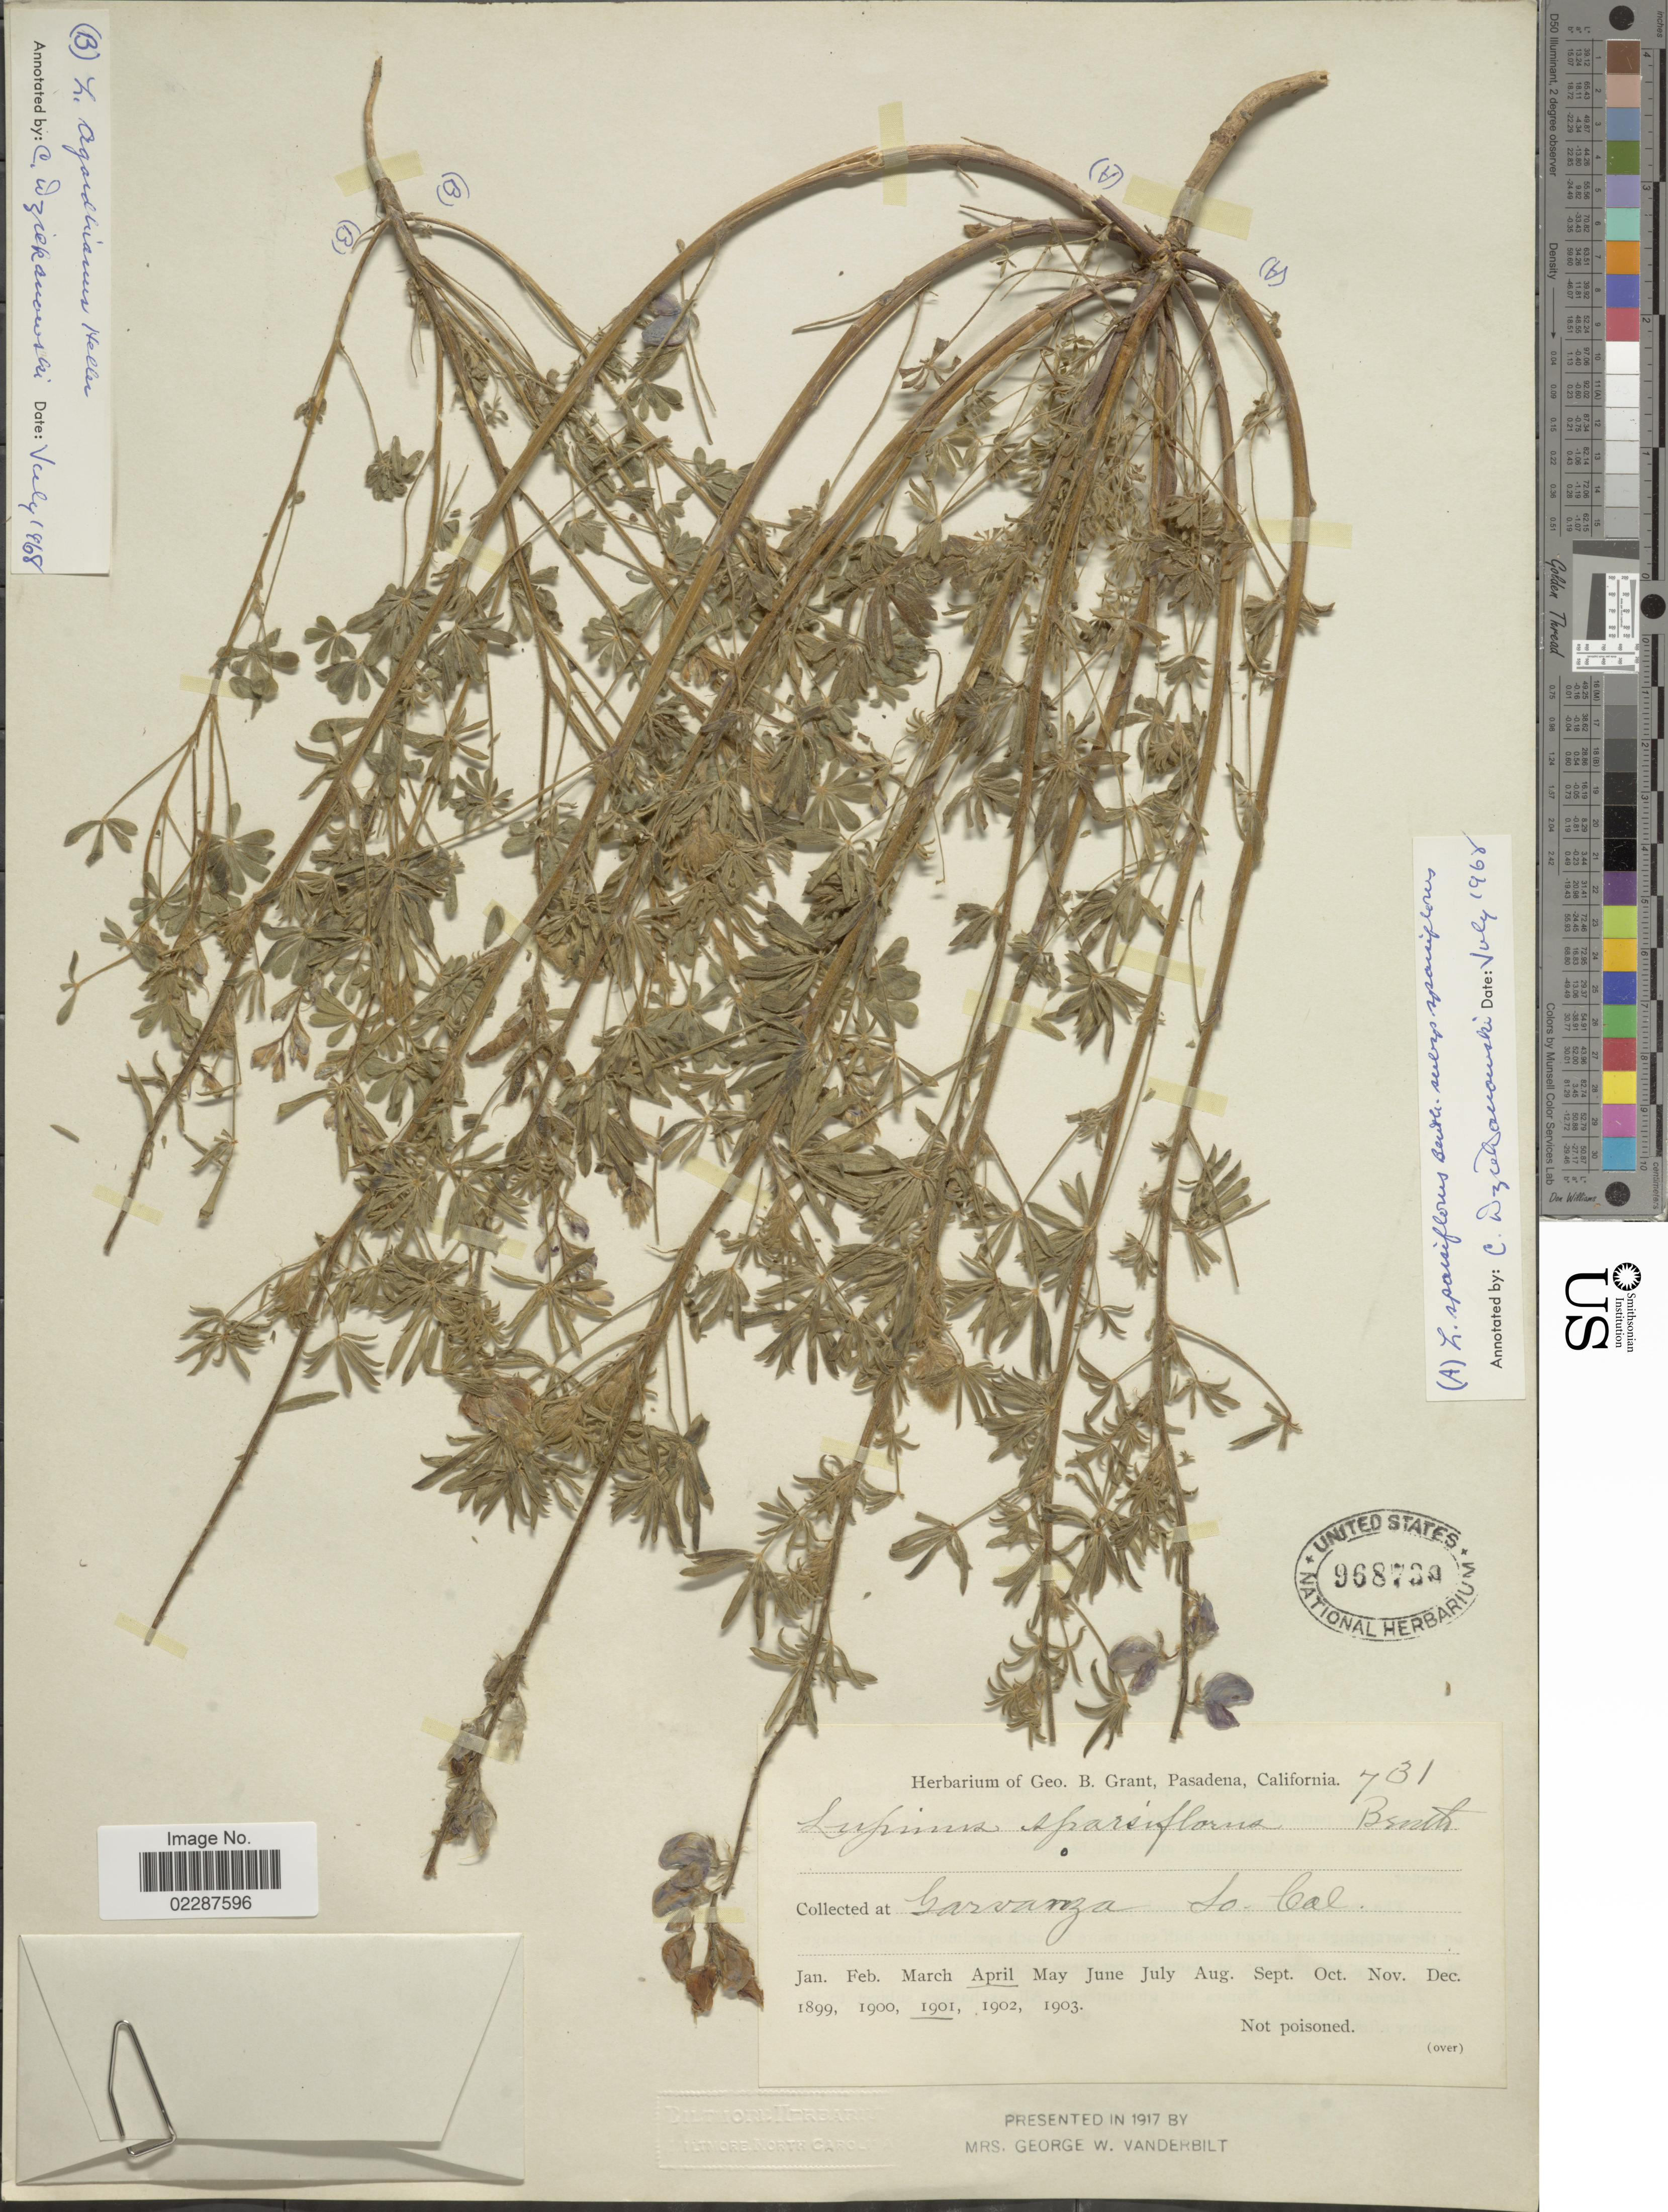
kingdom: Plantae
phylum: Tracheophyta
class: Magnoliopsida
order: Fabales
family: Fabaceae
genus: Lupinus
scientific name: Lupinus sparsiflorus subsp. sparsiflorus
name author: Benth.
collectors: ex herb. Geo. B. Grant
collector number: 731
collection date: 1901-04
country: United States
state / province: California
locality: Garvanza , Cal.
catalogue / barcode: US 968739